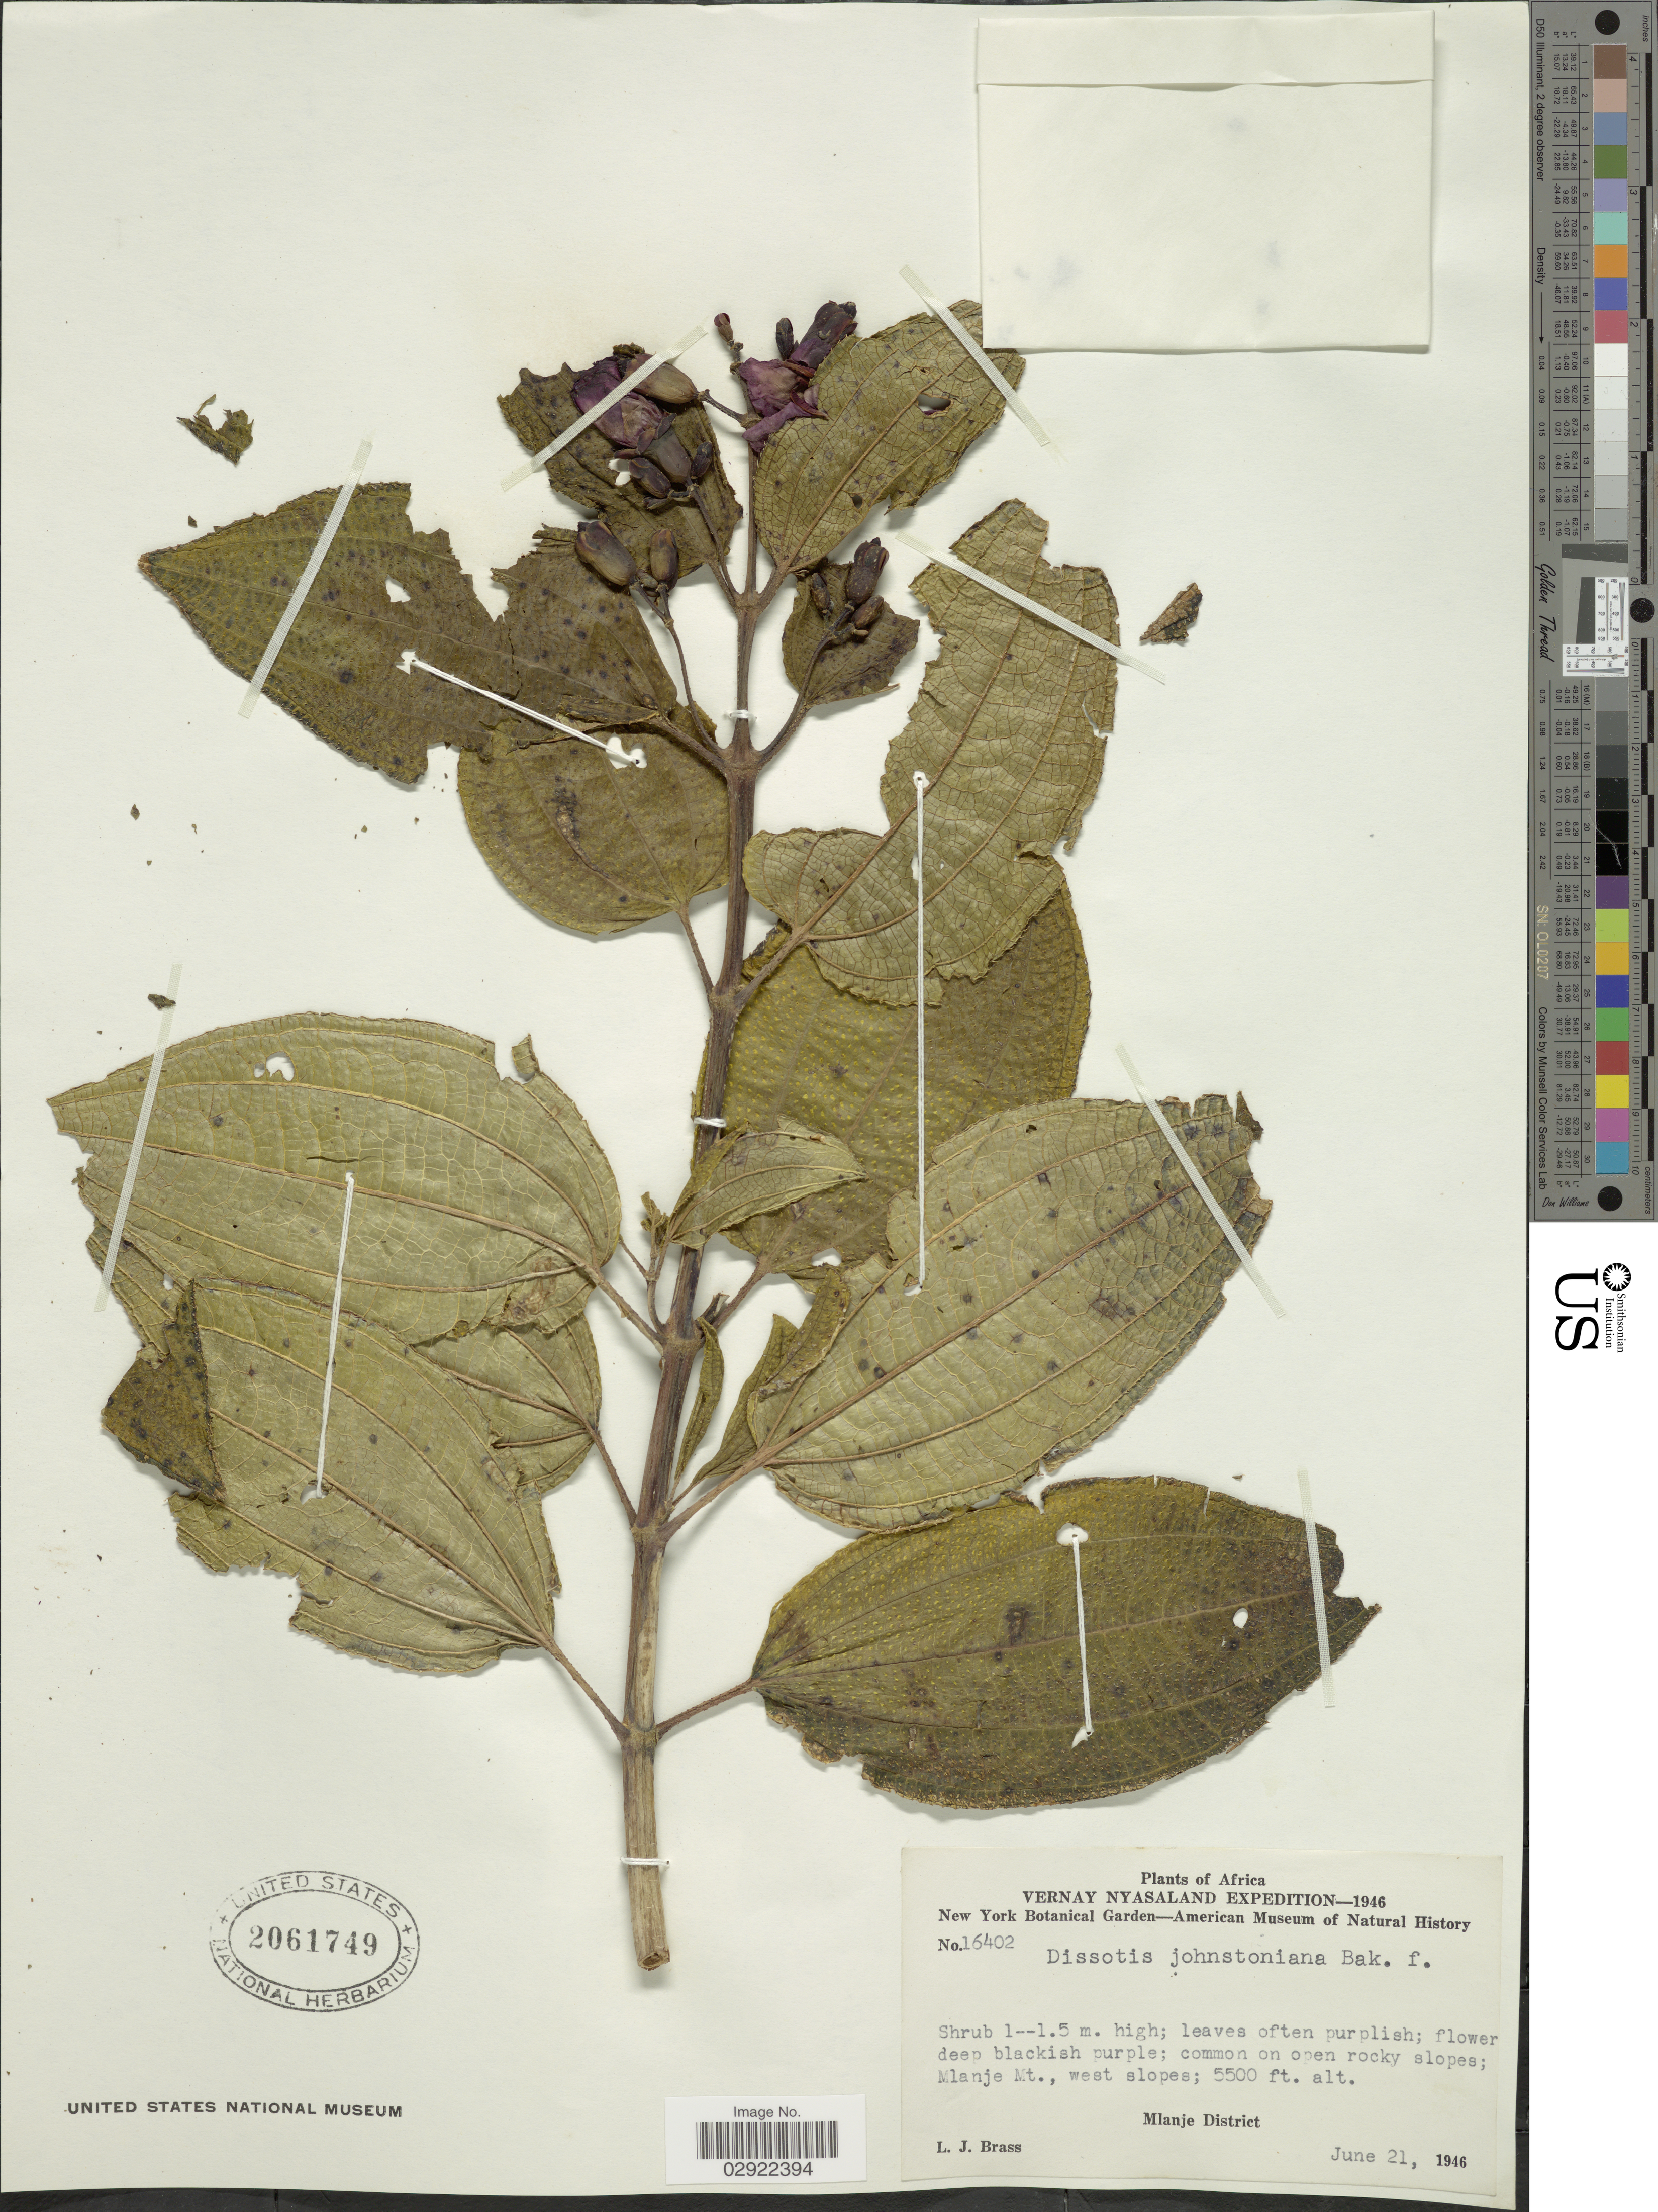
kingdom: Plantae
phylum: Tracheophyta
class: Magnoliopsida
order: Myrtales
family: Melastomataceae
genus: Dissotidendron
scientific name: Dissotidendron johnstonianum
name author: (Baker f.) Ver.-Lib. & G. Kadereit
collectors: L. J. Brass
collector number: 16402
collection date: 1946-06-21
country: Malawi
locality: Vernay Nyasaland. Mlanje Mt., west slopes. Mlanje District.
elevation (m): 1676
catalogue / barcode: US 2061749